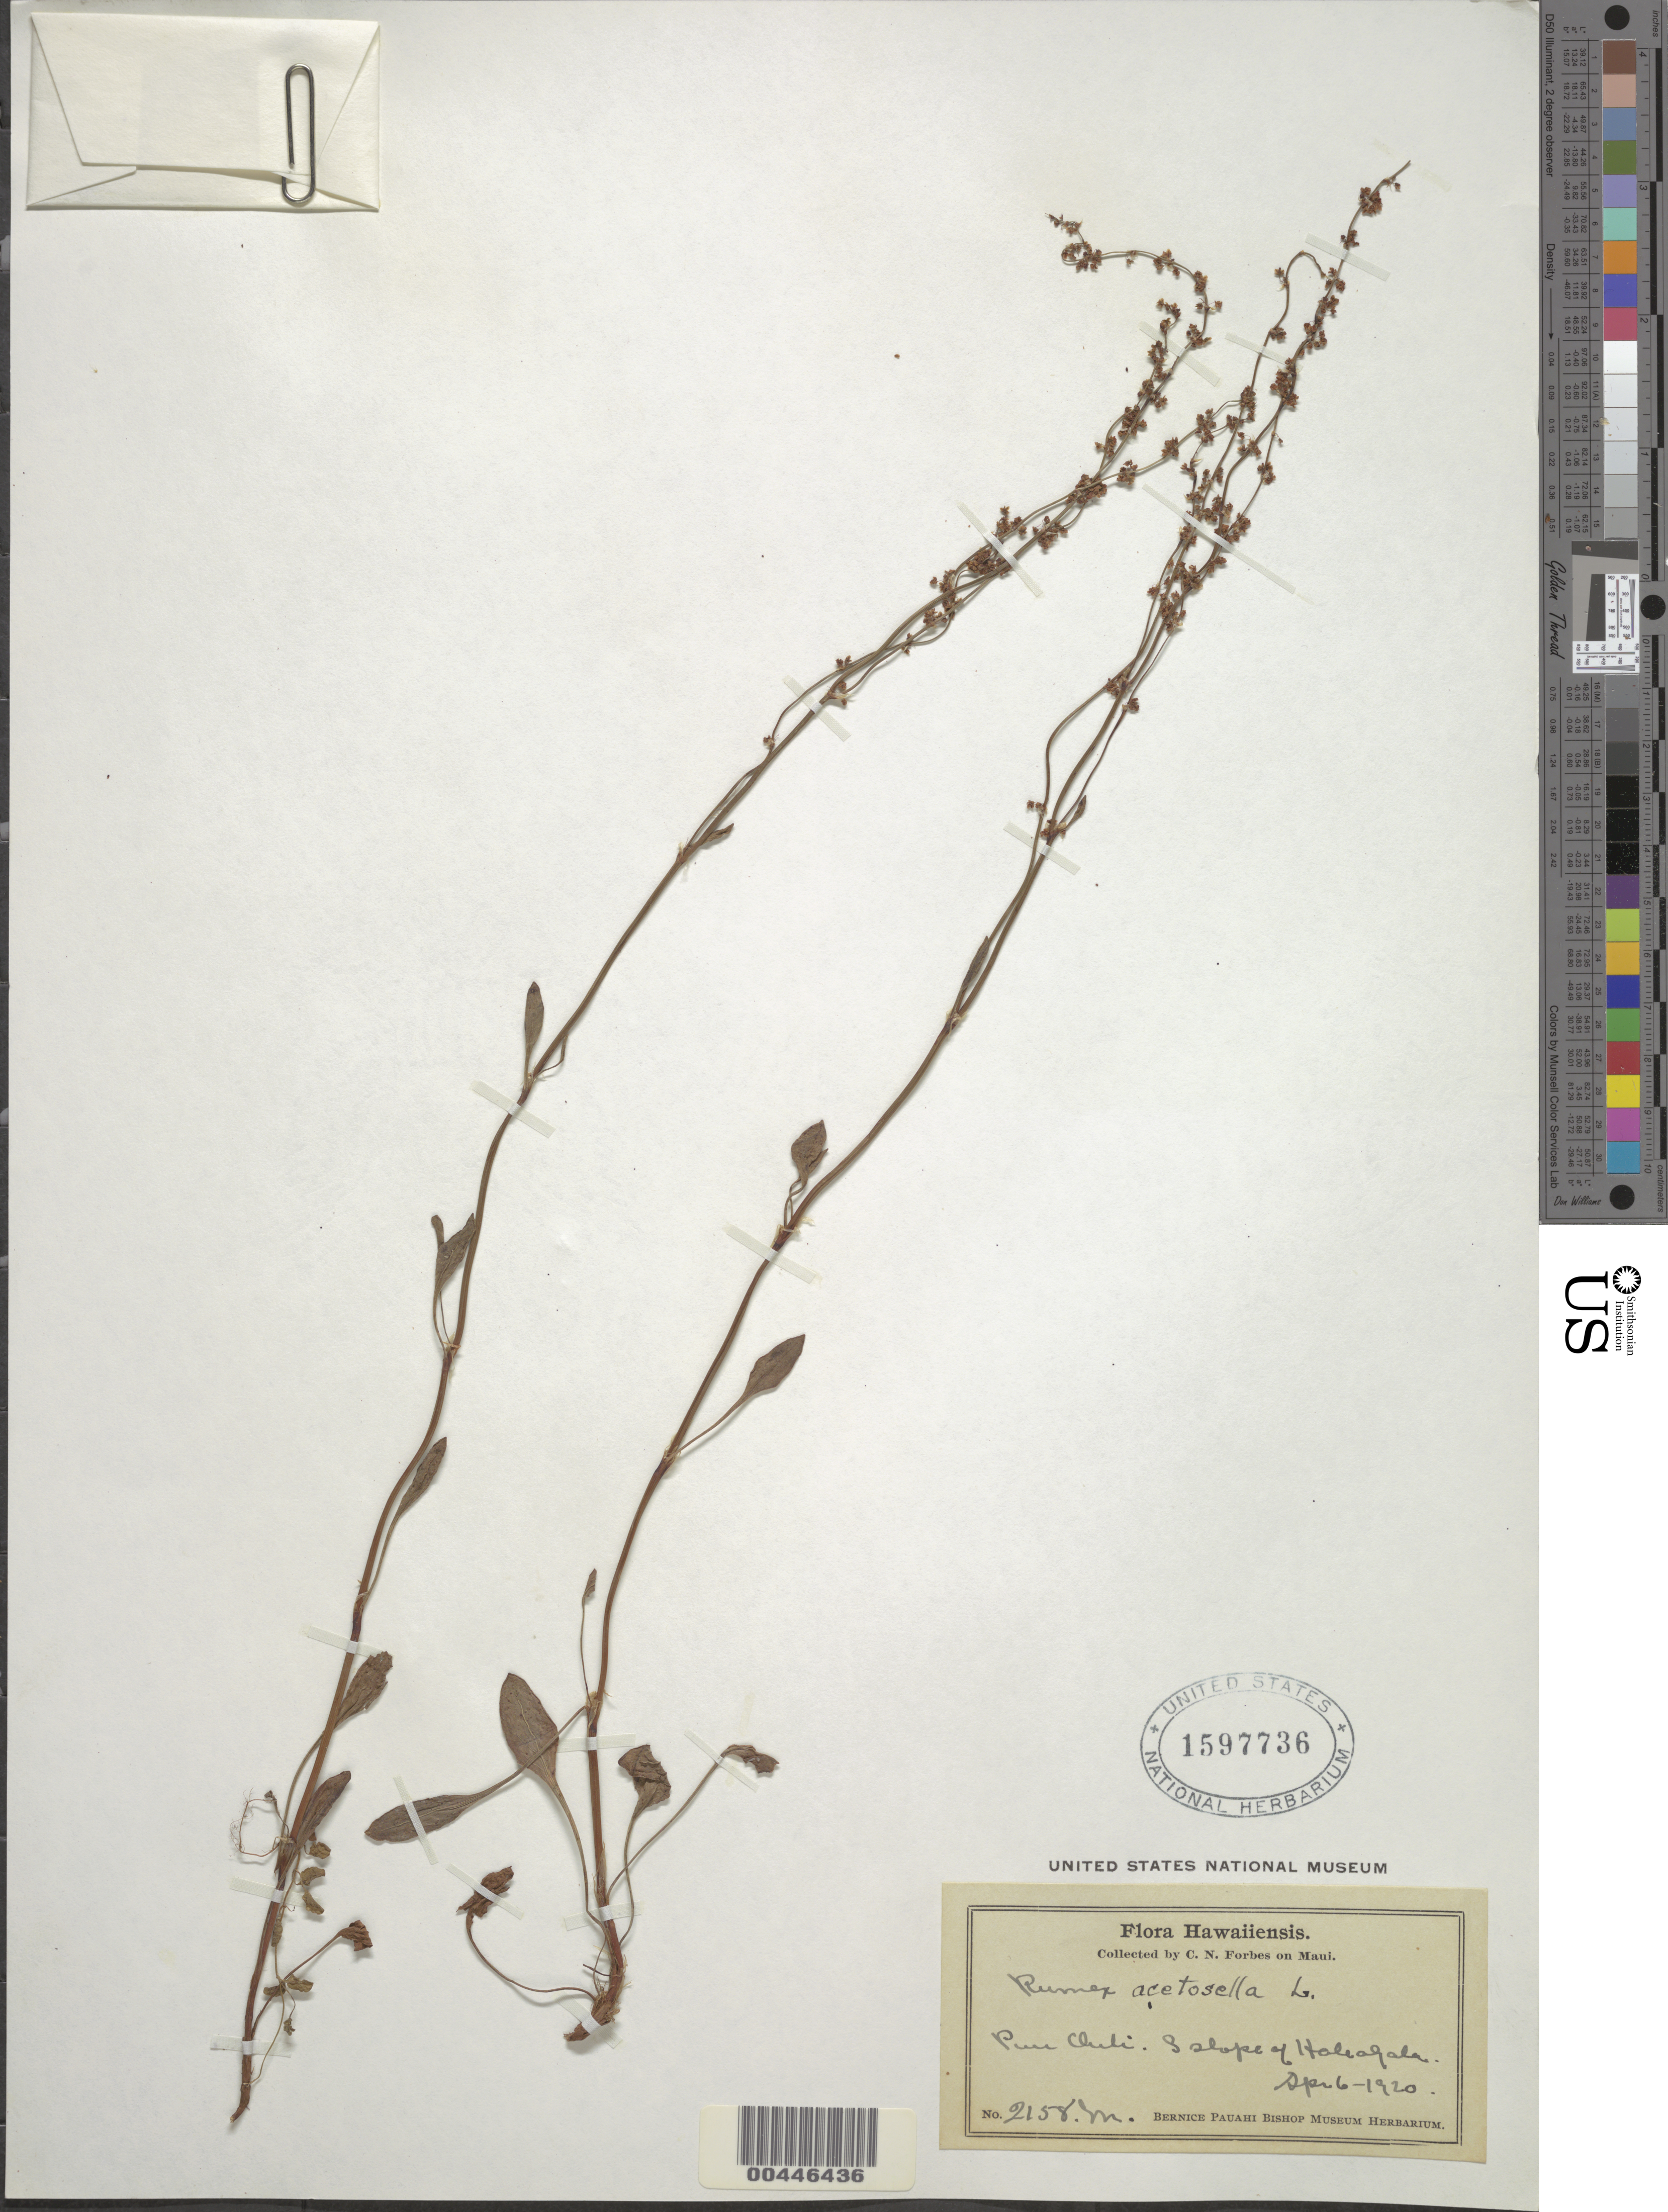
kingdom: Plantae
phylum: Tracheophyta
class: Magnoliopsida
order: Caryophyllales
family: Polygonaceae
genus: Rumex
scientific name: Rumex acetosella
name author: L.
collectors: C. N. Forbes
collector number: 2158.M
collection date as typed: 6 Apr 1920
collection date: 1920-04-06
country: United States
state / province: Hawaii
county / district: Maui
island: Maui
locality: Puu Ouli, S slope of Haleakala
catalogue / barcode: US 1597736